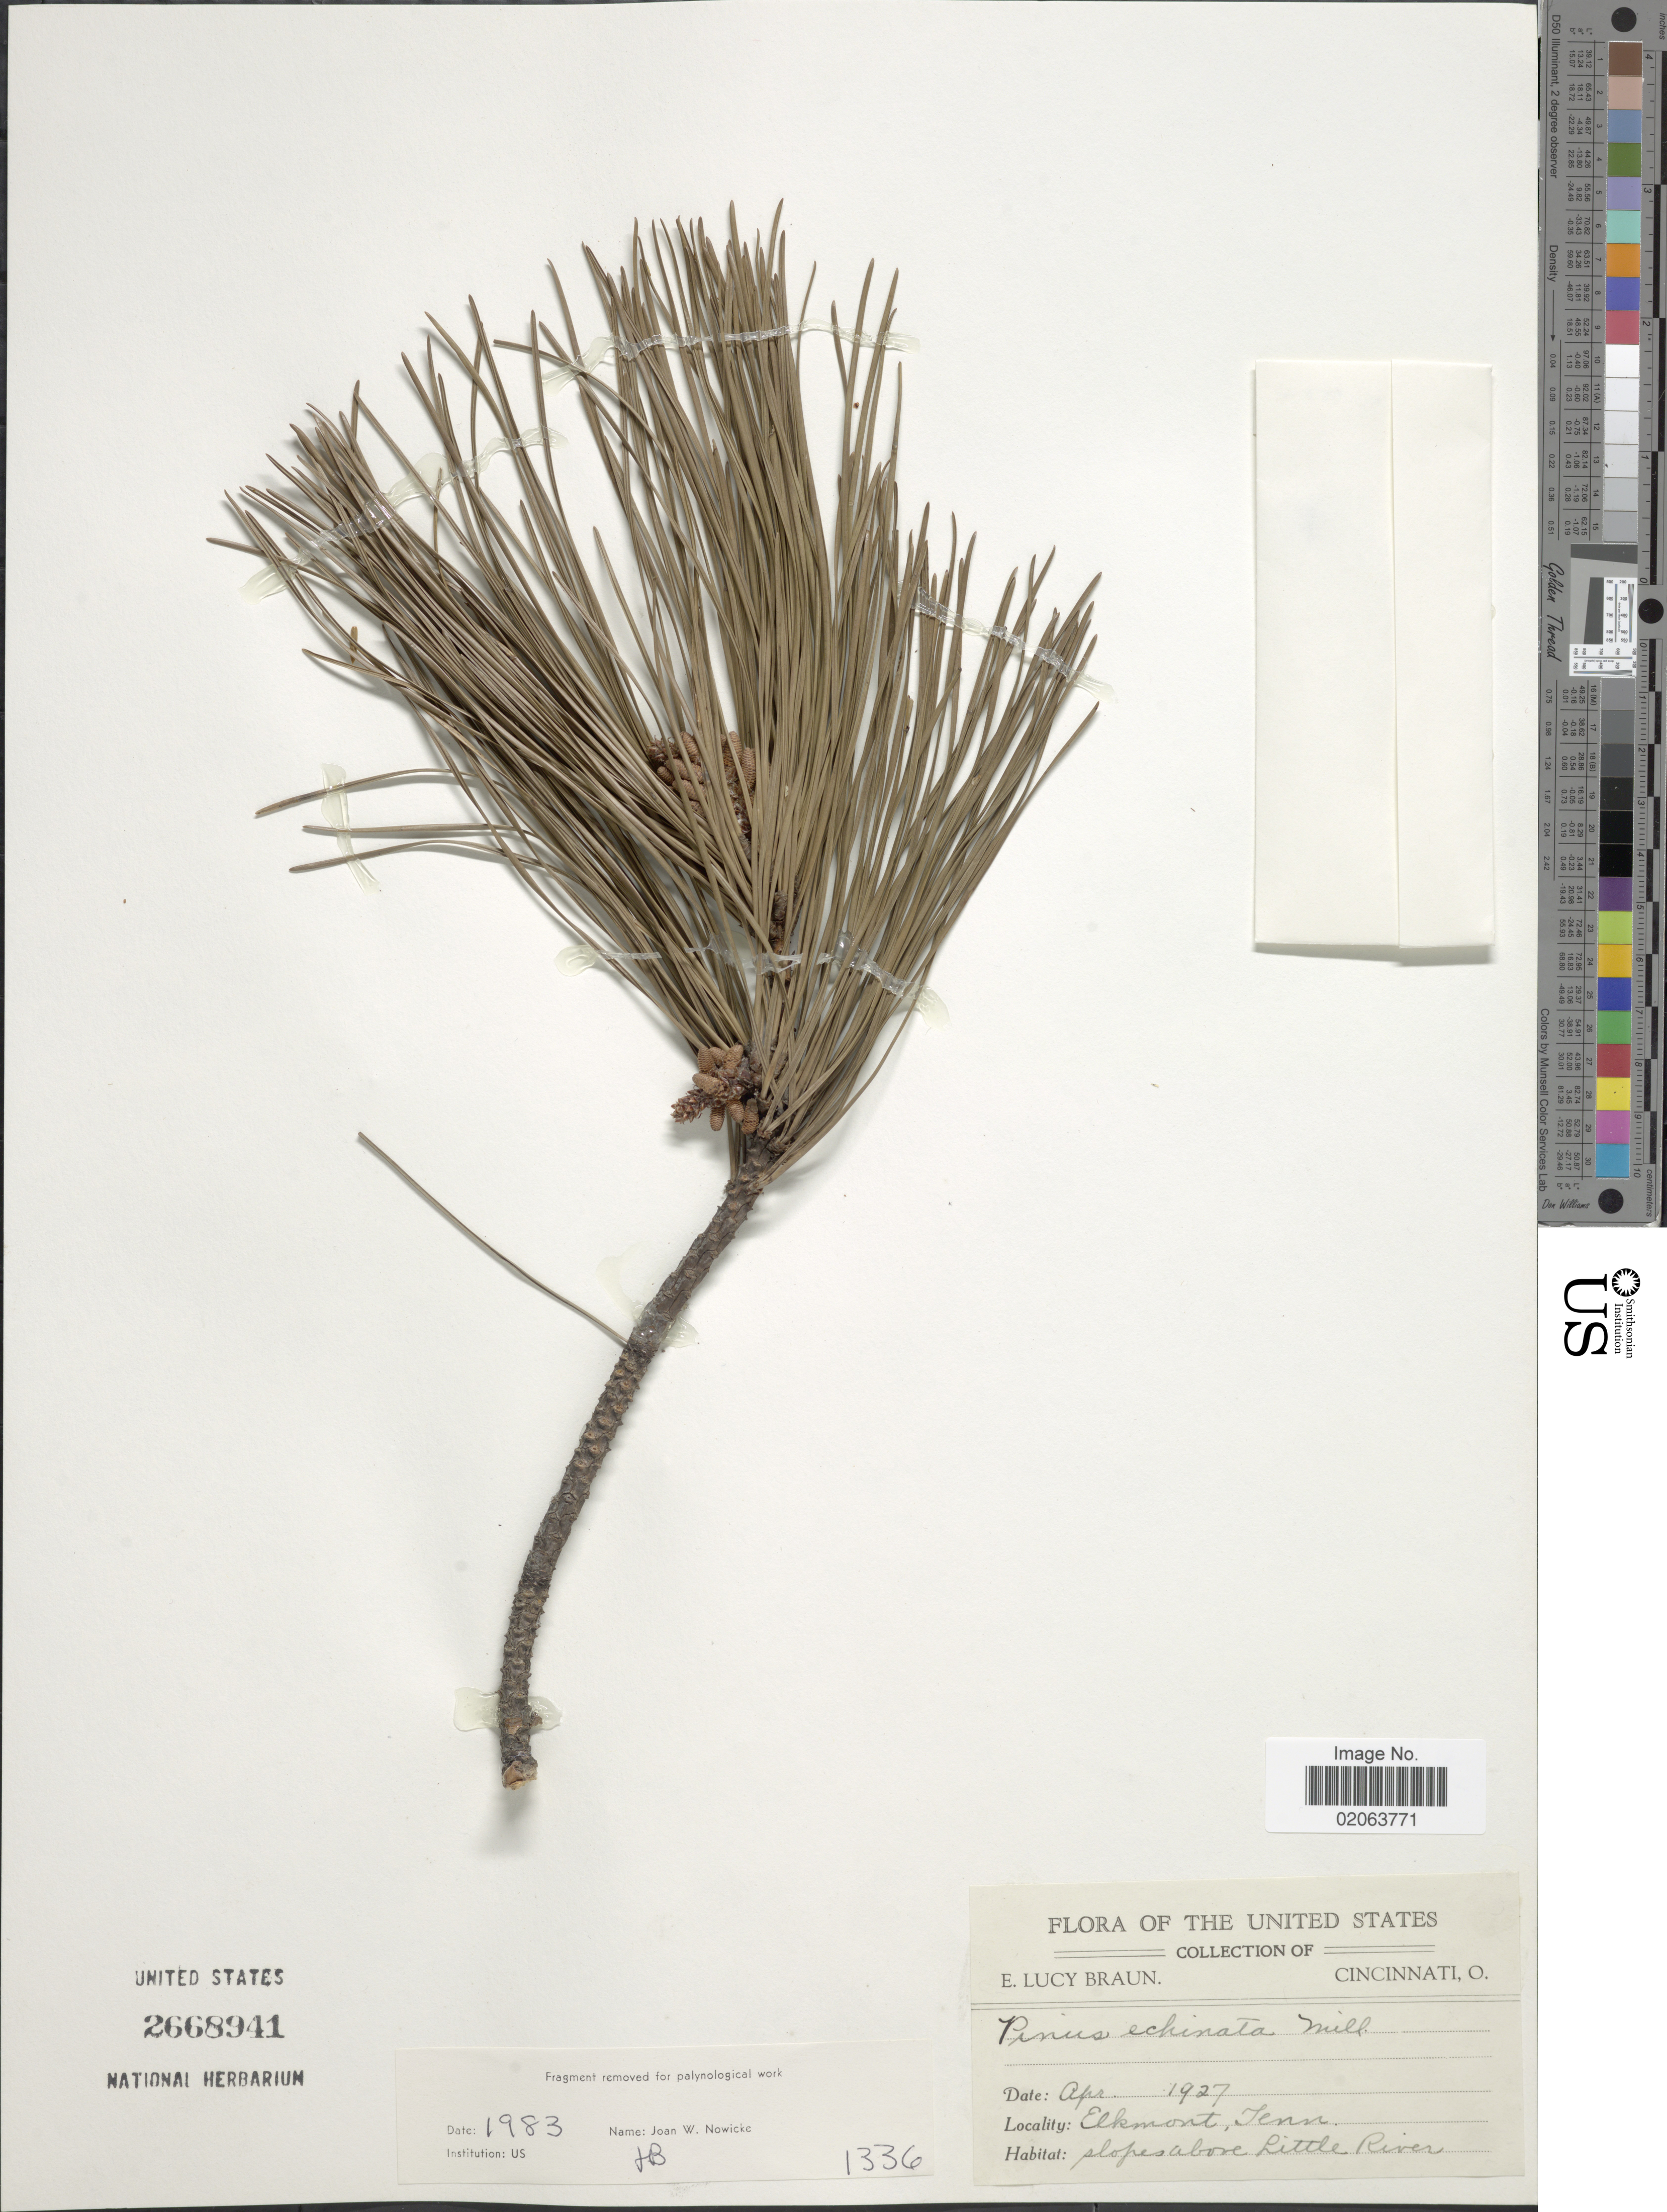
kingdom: Plantae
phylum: Tracheophyta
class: Pinopsida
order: Pinales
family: Pinaceae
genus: Pinus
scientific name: Pinus echinata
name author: Mill.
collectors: E. L. Braun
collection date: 1927-04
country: United States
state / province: Tennessee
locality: Elkmont, Tenn.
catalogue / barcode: US 2668941